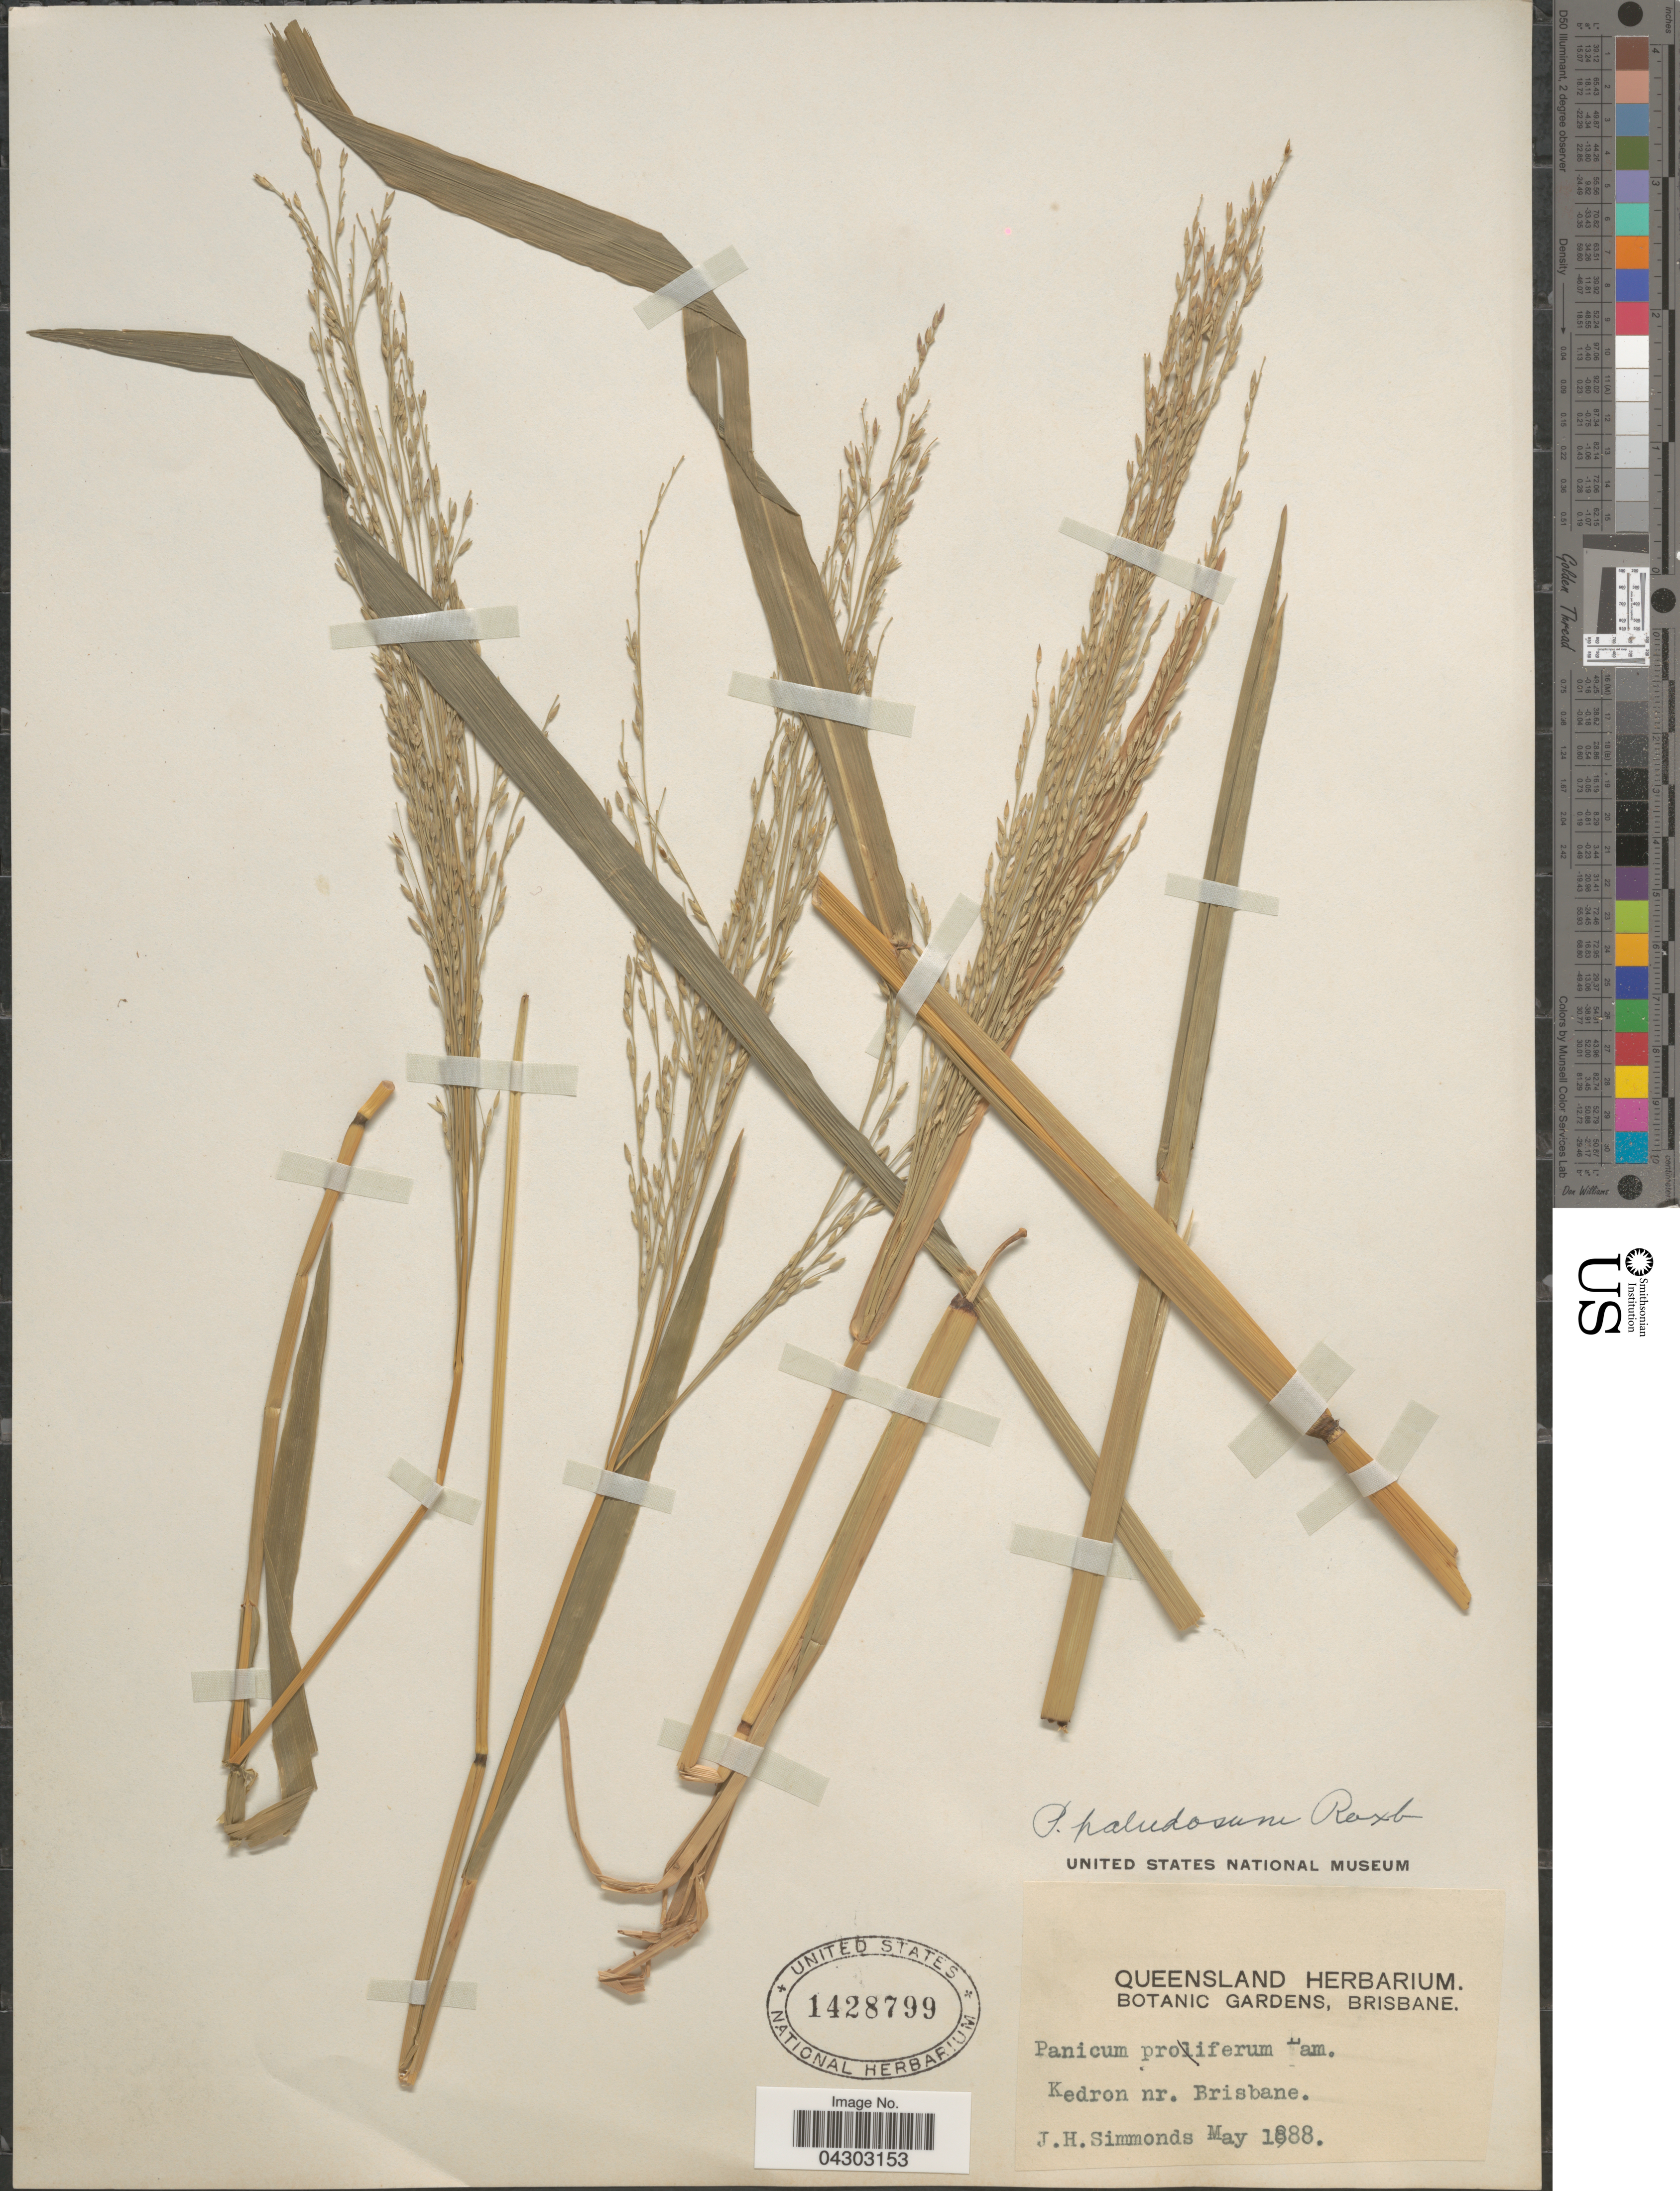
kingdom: Plantae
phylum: Tracheophyta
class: Liliopsida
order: Poales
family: Poaceae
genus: Panicum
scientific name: Panicum paludosum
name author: Roxb.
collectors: J. Simmonds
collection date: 1888-05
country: Australia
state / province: Queensland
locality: Kedron nr. Brisbane.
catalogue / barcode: US 1428799